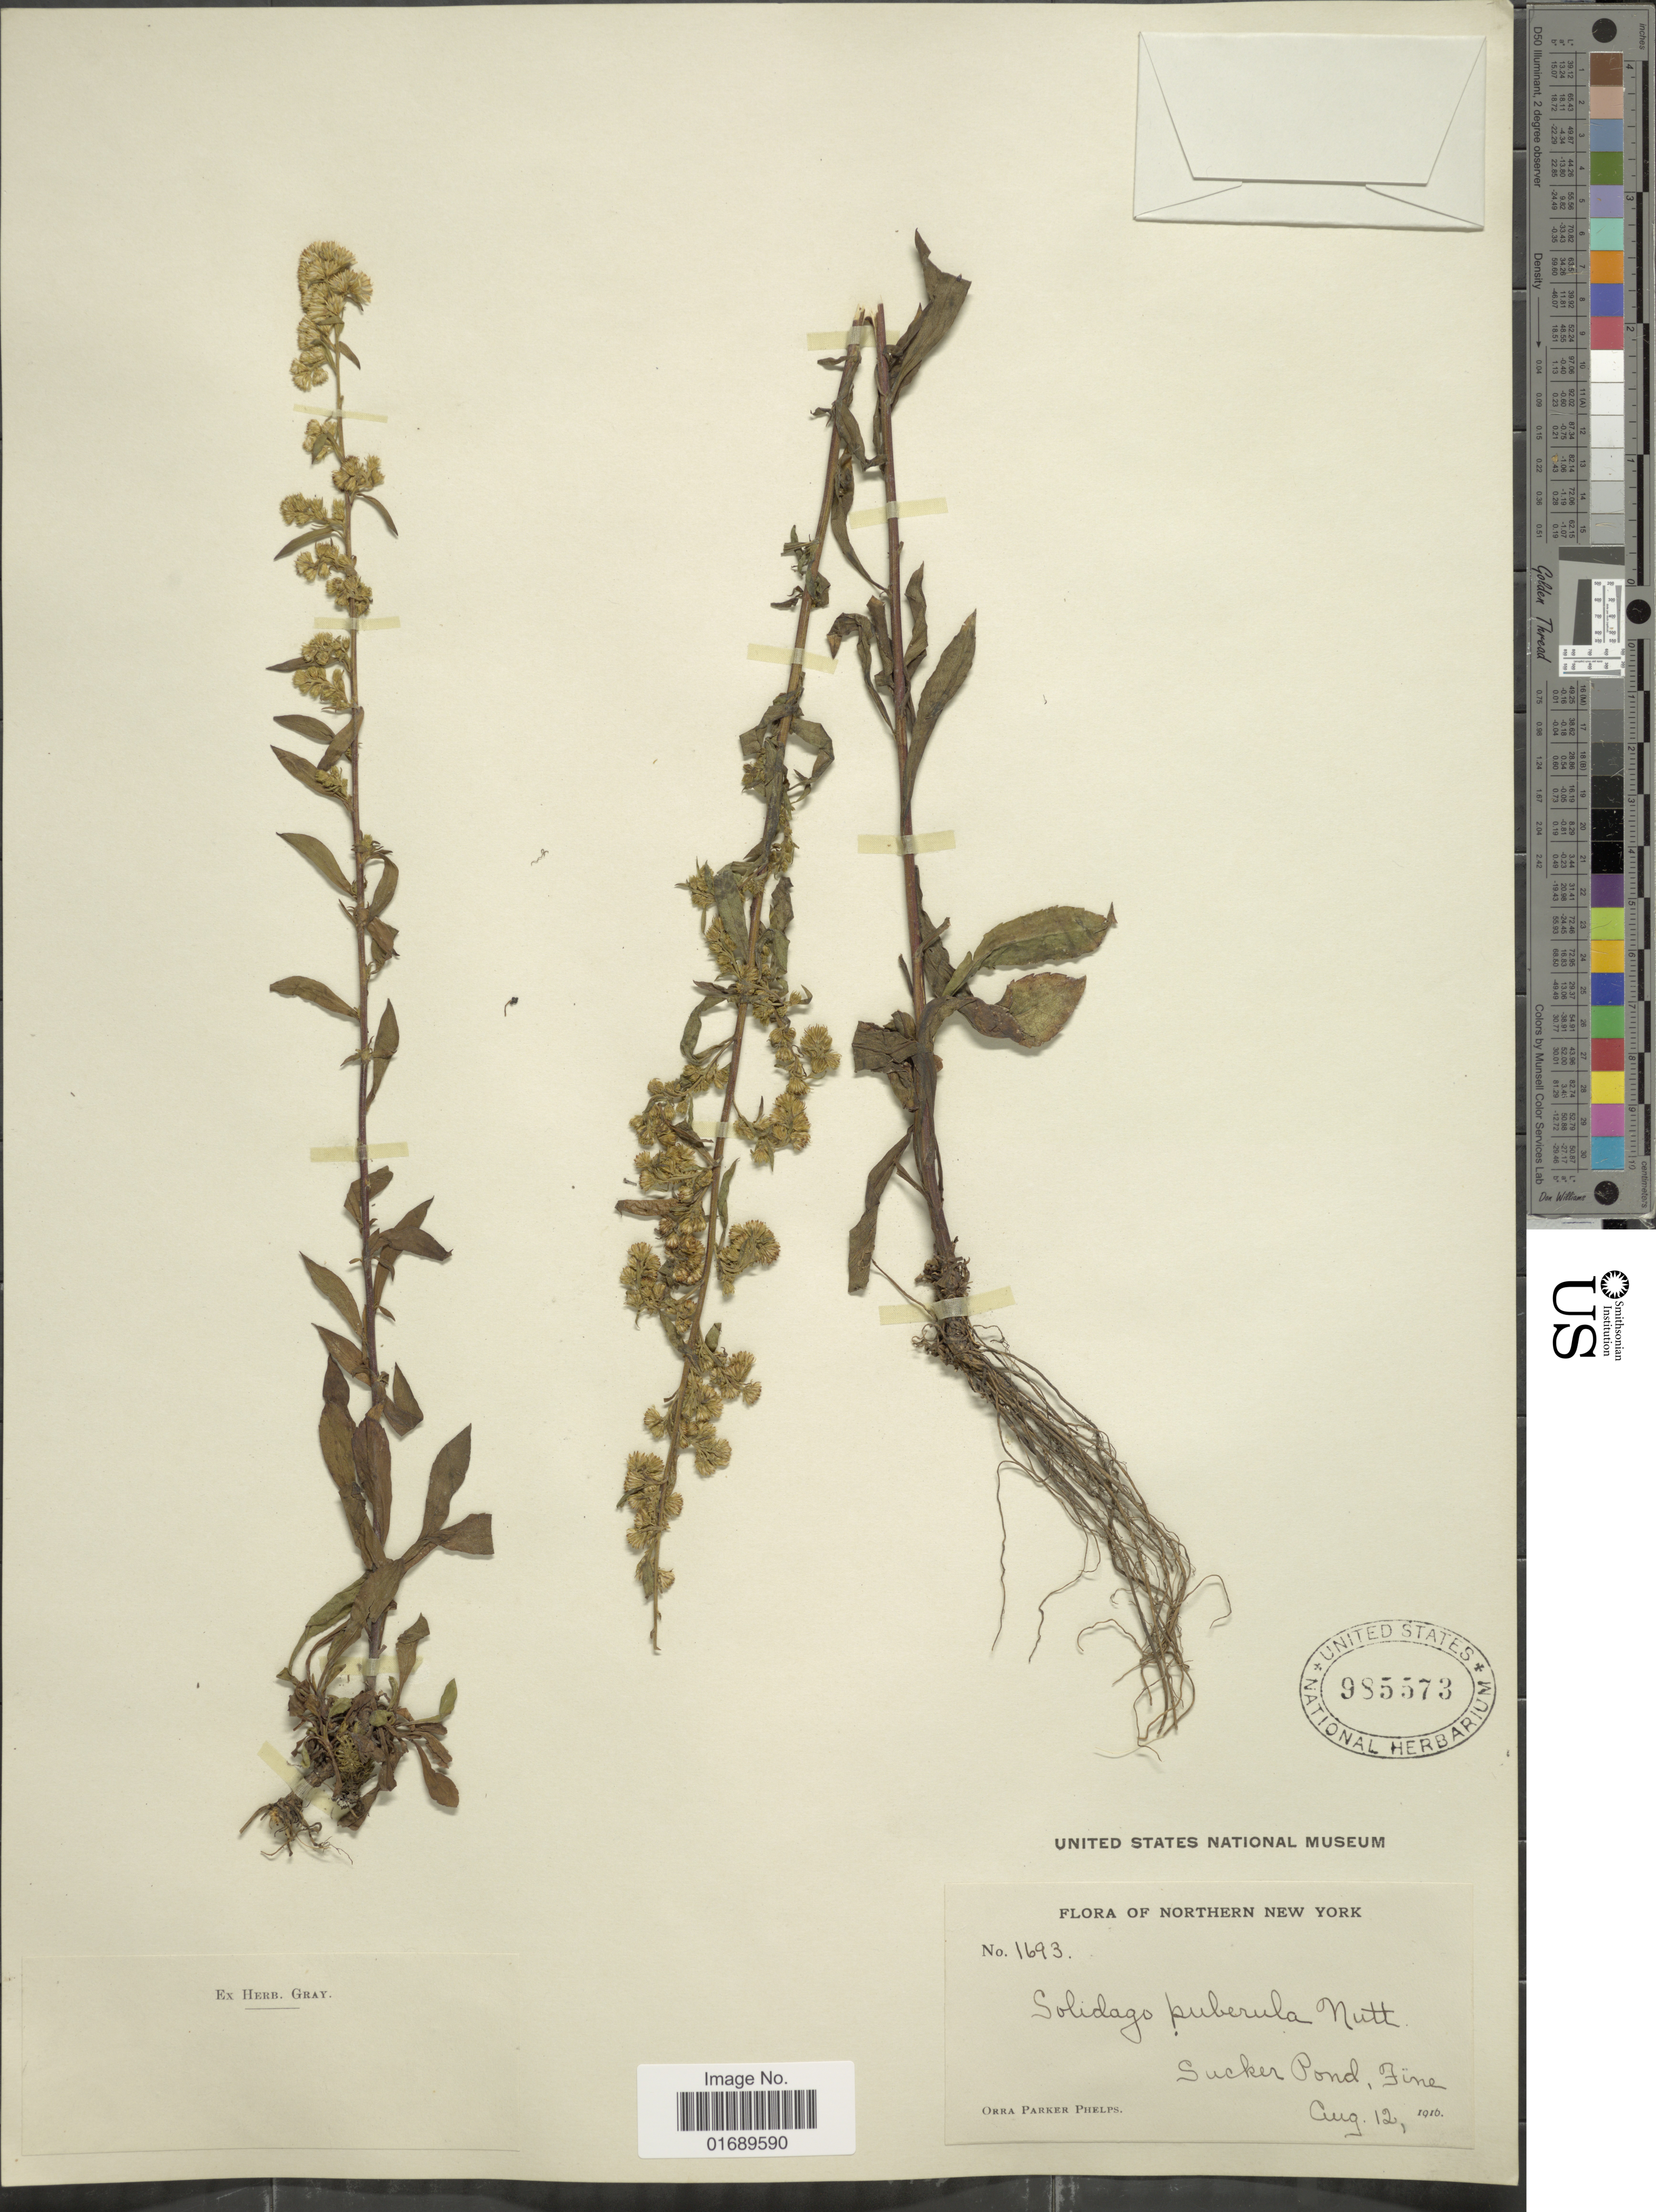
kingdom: Plantae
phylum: Tracheophyta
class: Magnoliopsida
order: Asterales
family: Asteraceae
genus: Solidago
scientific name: Solidago puberula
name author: Nutt.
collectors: O. P. Phelps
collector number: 1693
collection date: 1916-08-12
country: United States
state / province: New York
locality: Northern New York, Sucker Pond, Fine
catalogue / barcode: US 985573